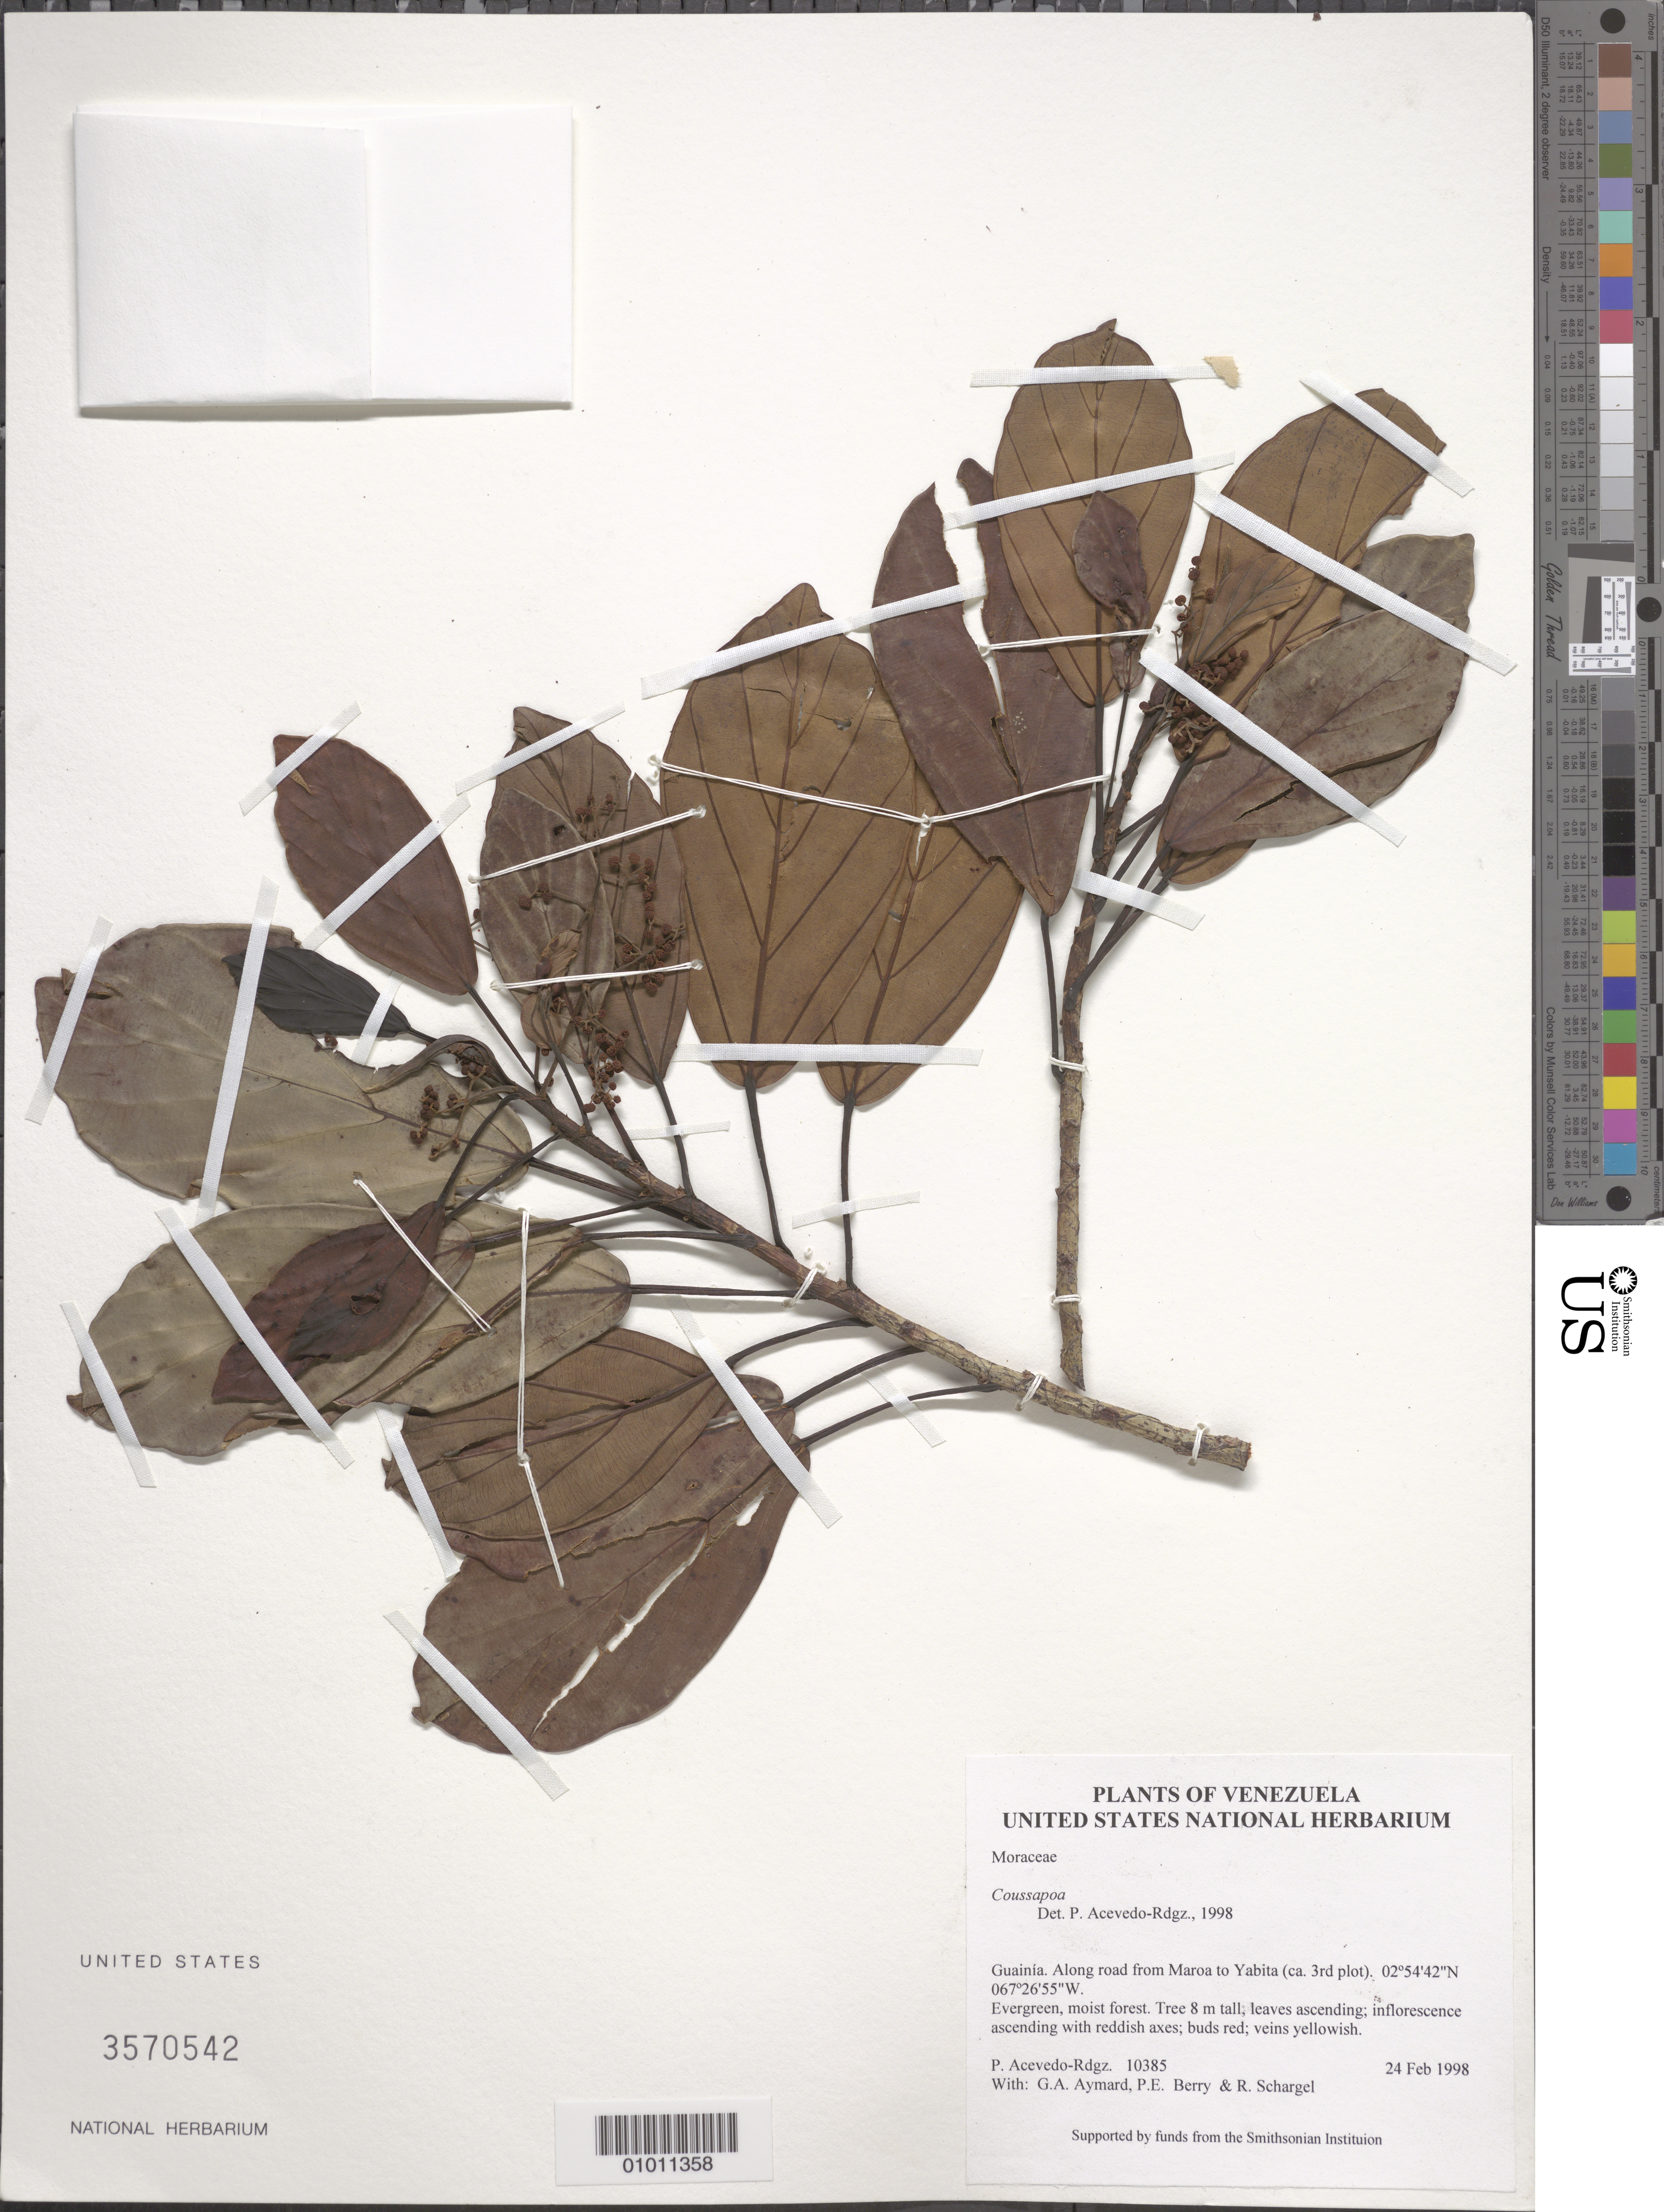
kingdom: Plantae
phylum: Tracheophyta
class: Magnoliopsida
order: Rosales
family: Urticaceae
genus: Coussapoa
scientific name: Coussapoa sp.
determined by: Acevedo-Rodríguez, P., (BOT), Smithsonian Institution - National Museum of Natural History (UNITED STATES)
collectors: P. Acevedo-Rodr., G. A. Aymard, P. E. Berry & R. Schargel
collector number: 10385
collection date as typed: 24 Feb 1998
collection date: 1998-02-24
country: Venezuela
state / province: Amazonas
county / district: Maroa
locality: Along road from Maroa to Yabita (ca. 3rd plot).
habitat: Evergreen, moist forest.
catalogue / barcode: US 3570542